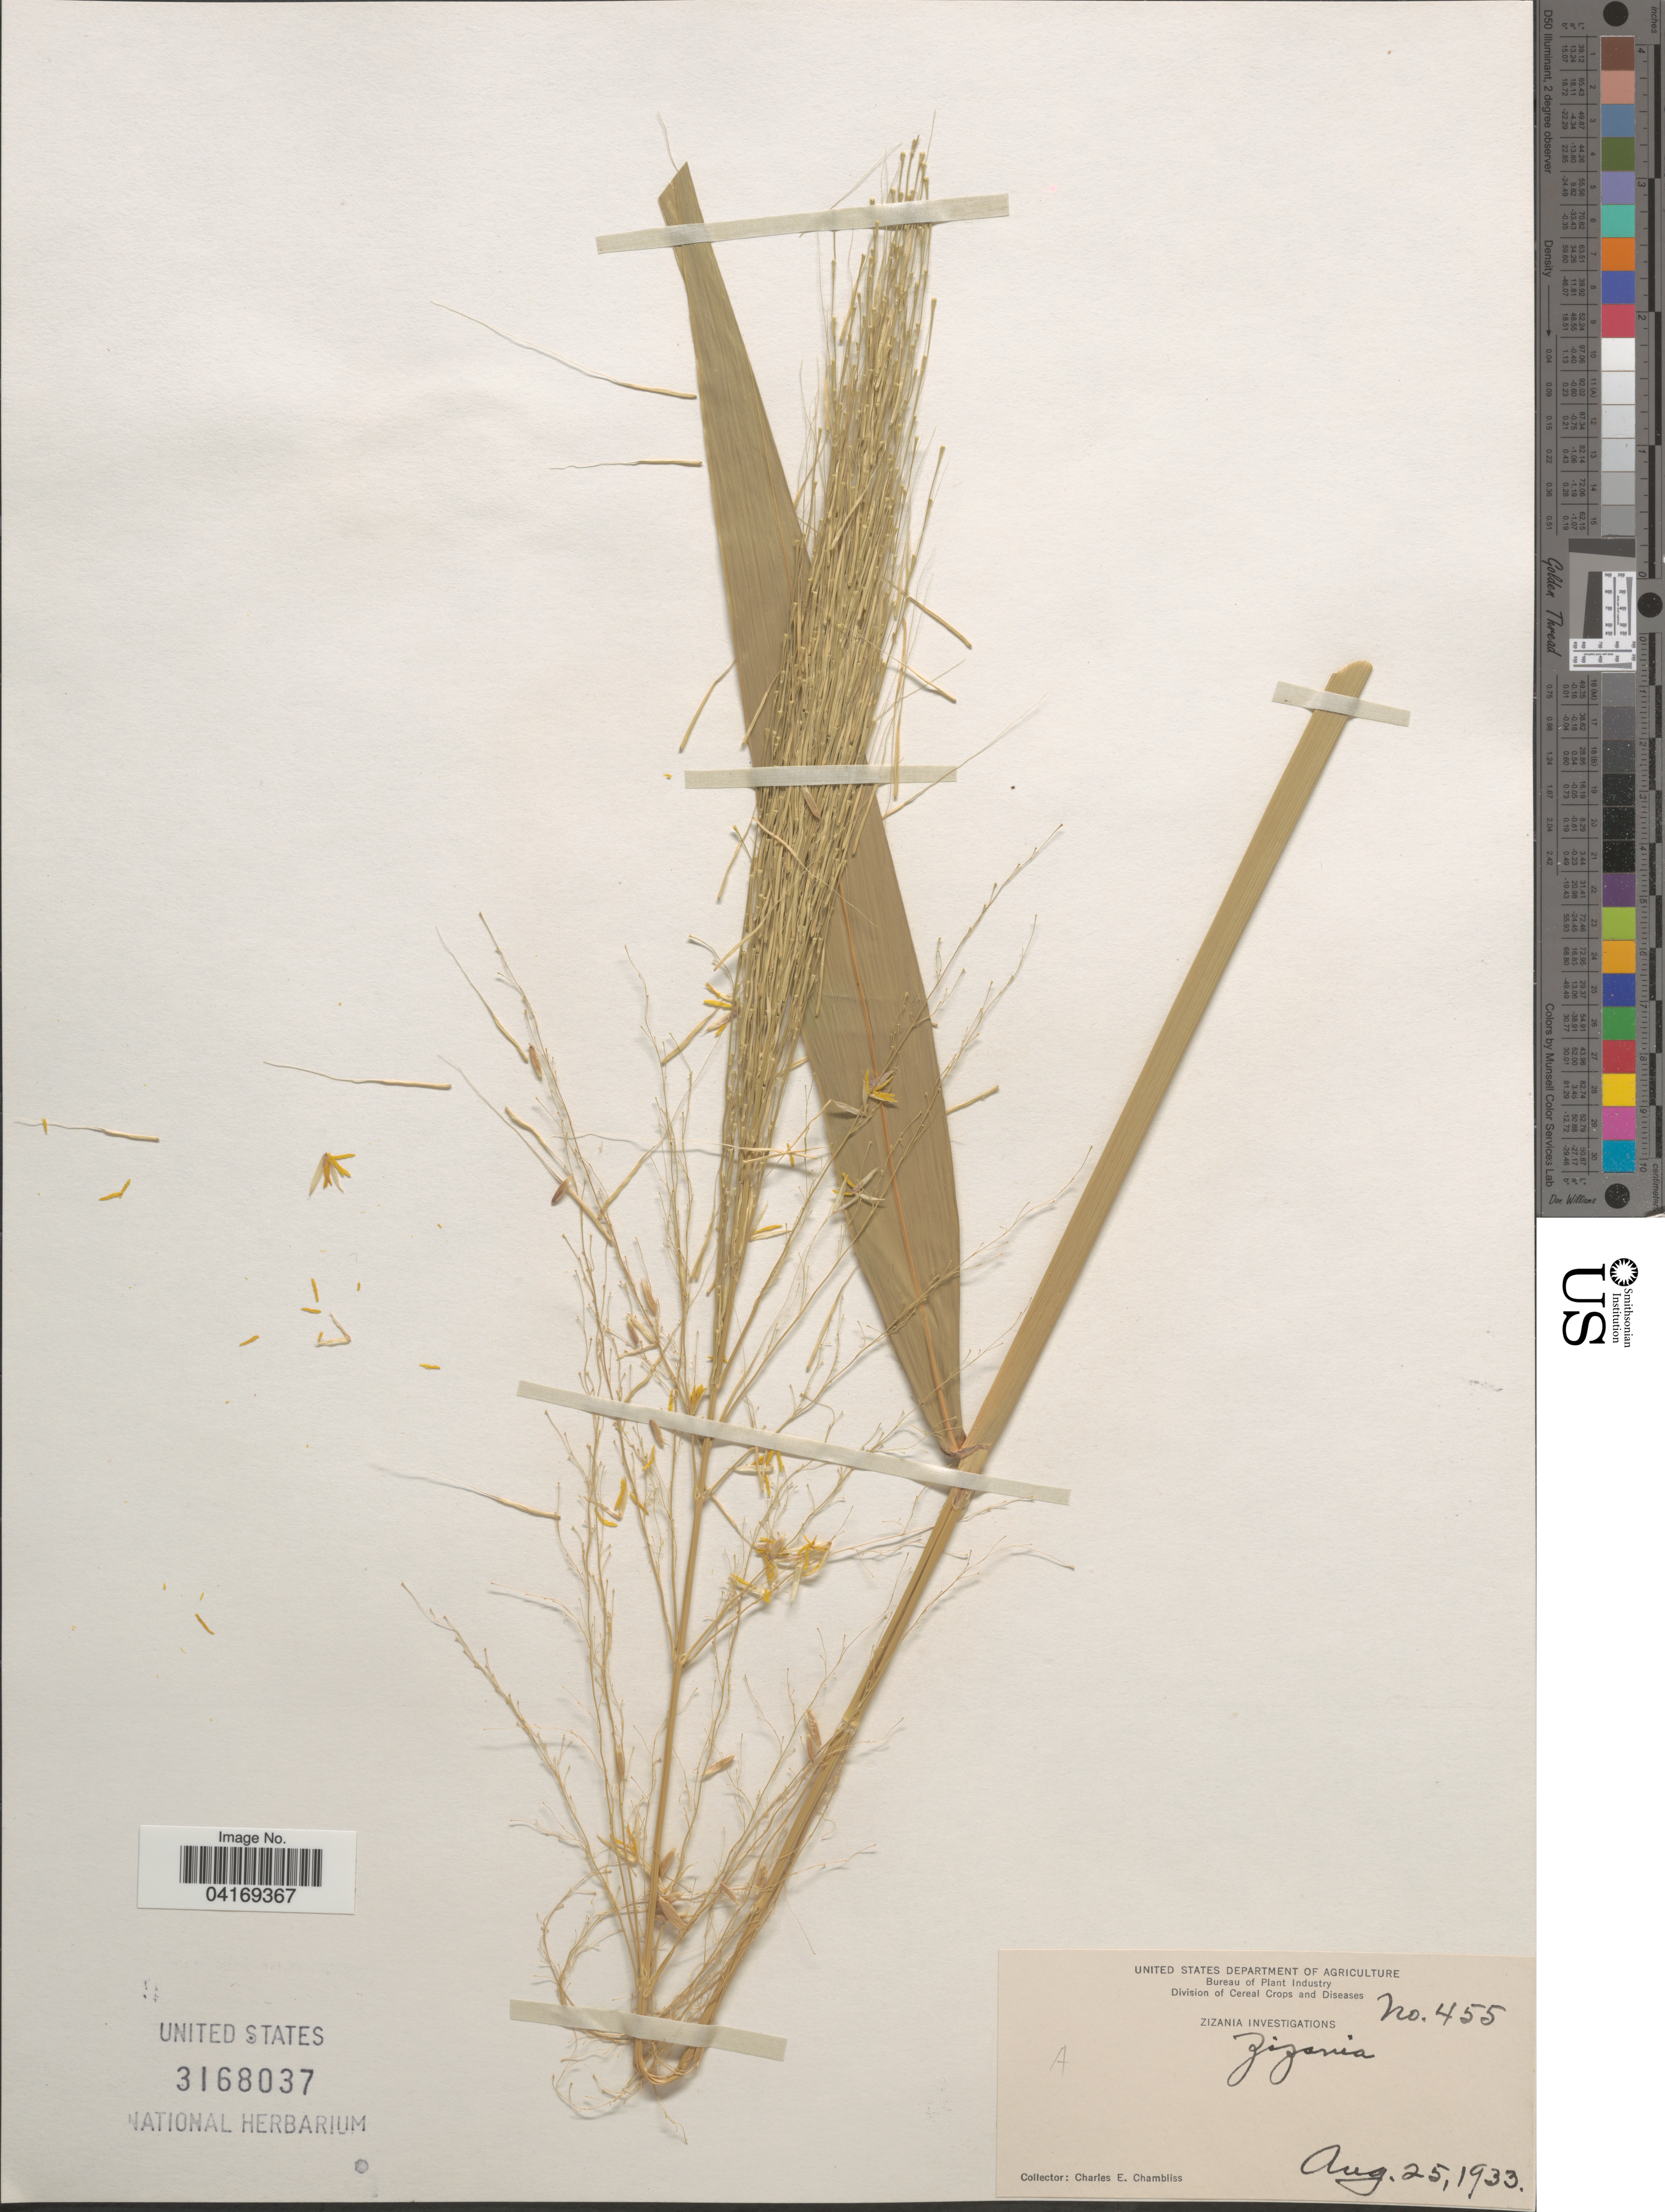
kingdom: Plantae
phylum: Tracheophyta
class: Liliopsida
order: Poales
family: Poaceae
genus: Zizania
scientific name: Zizania sp.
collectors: C. Chambliss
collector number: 455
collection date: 1933-08-25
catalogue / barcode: US 3168037